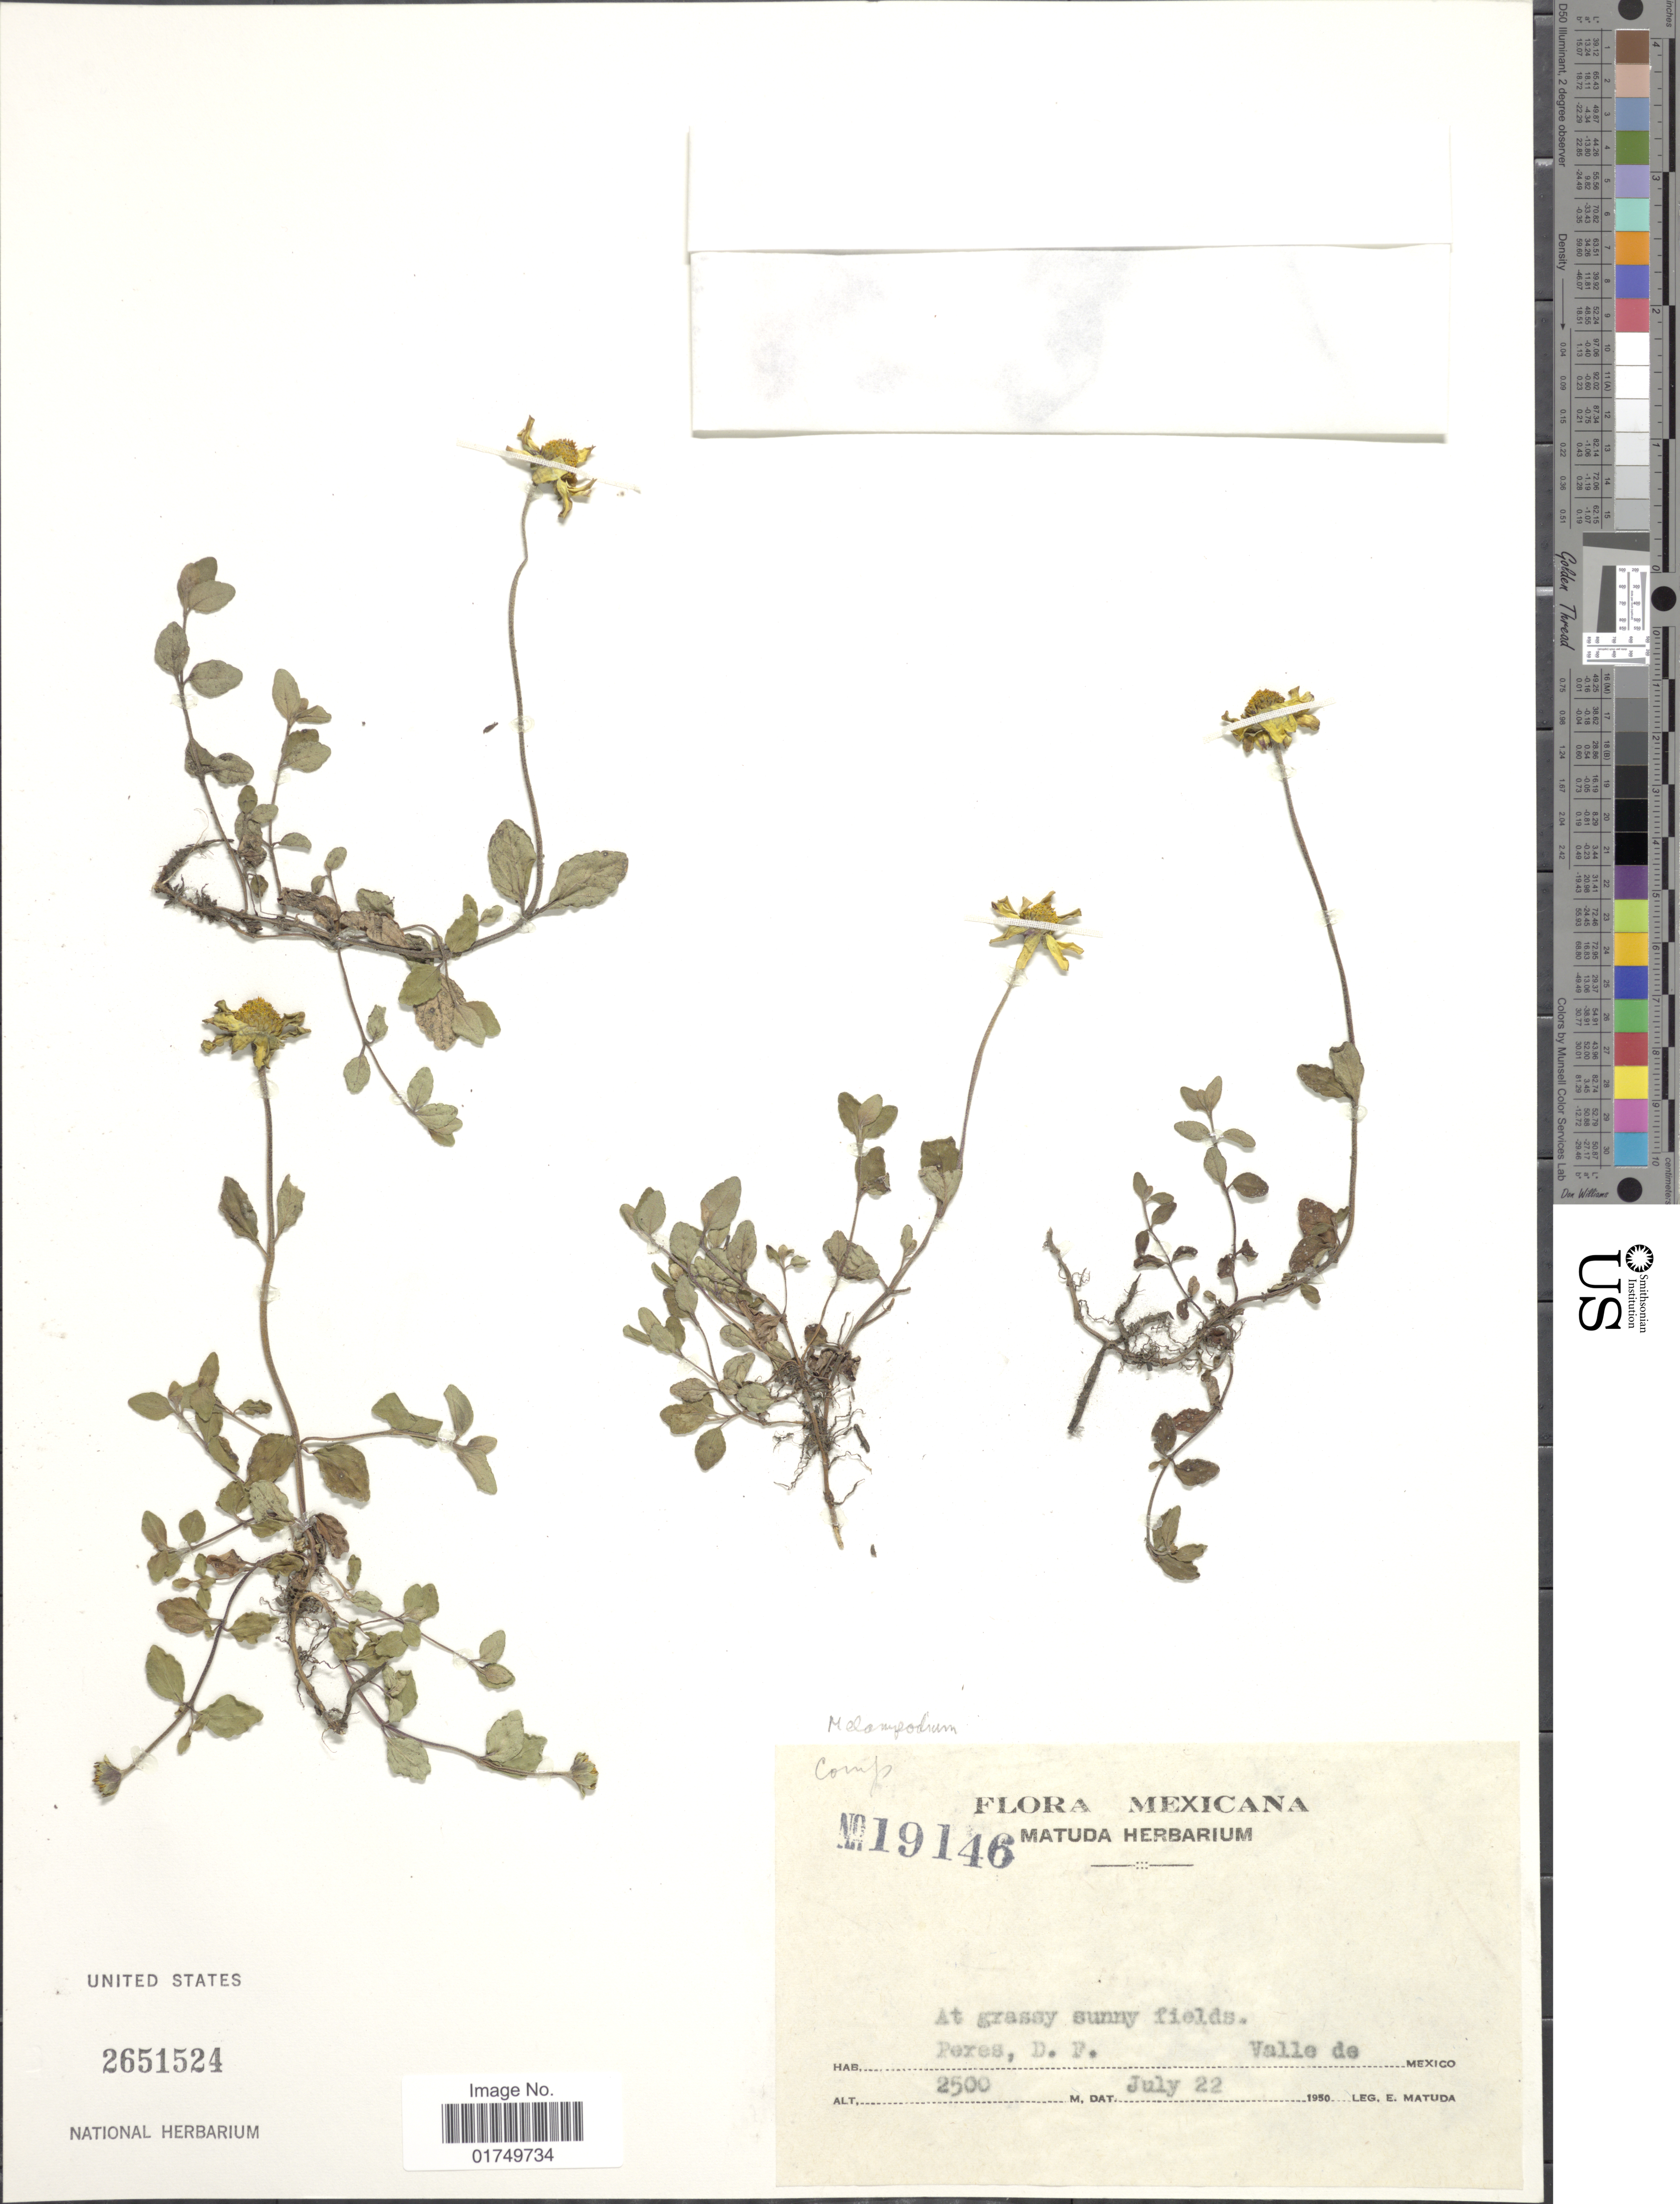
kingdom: Plantae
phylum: Tracheophyta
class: Magnoliopsida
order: Asterales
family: Asteraceae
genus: Melampodium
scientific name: Melampodium montanum var. viridulum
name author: Stuessy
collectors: E. Matuda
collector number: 19146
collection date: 1950-07-22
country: Mexico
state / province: Distrito Federal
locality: Peres. Valle de Mexico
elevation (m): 2500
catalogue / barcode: US 2651524